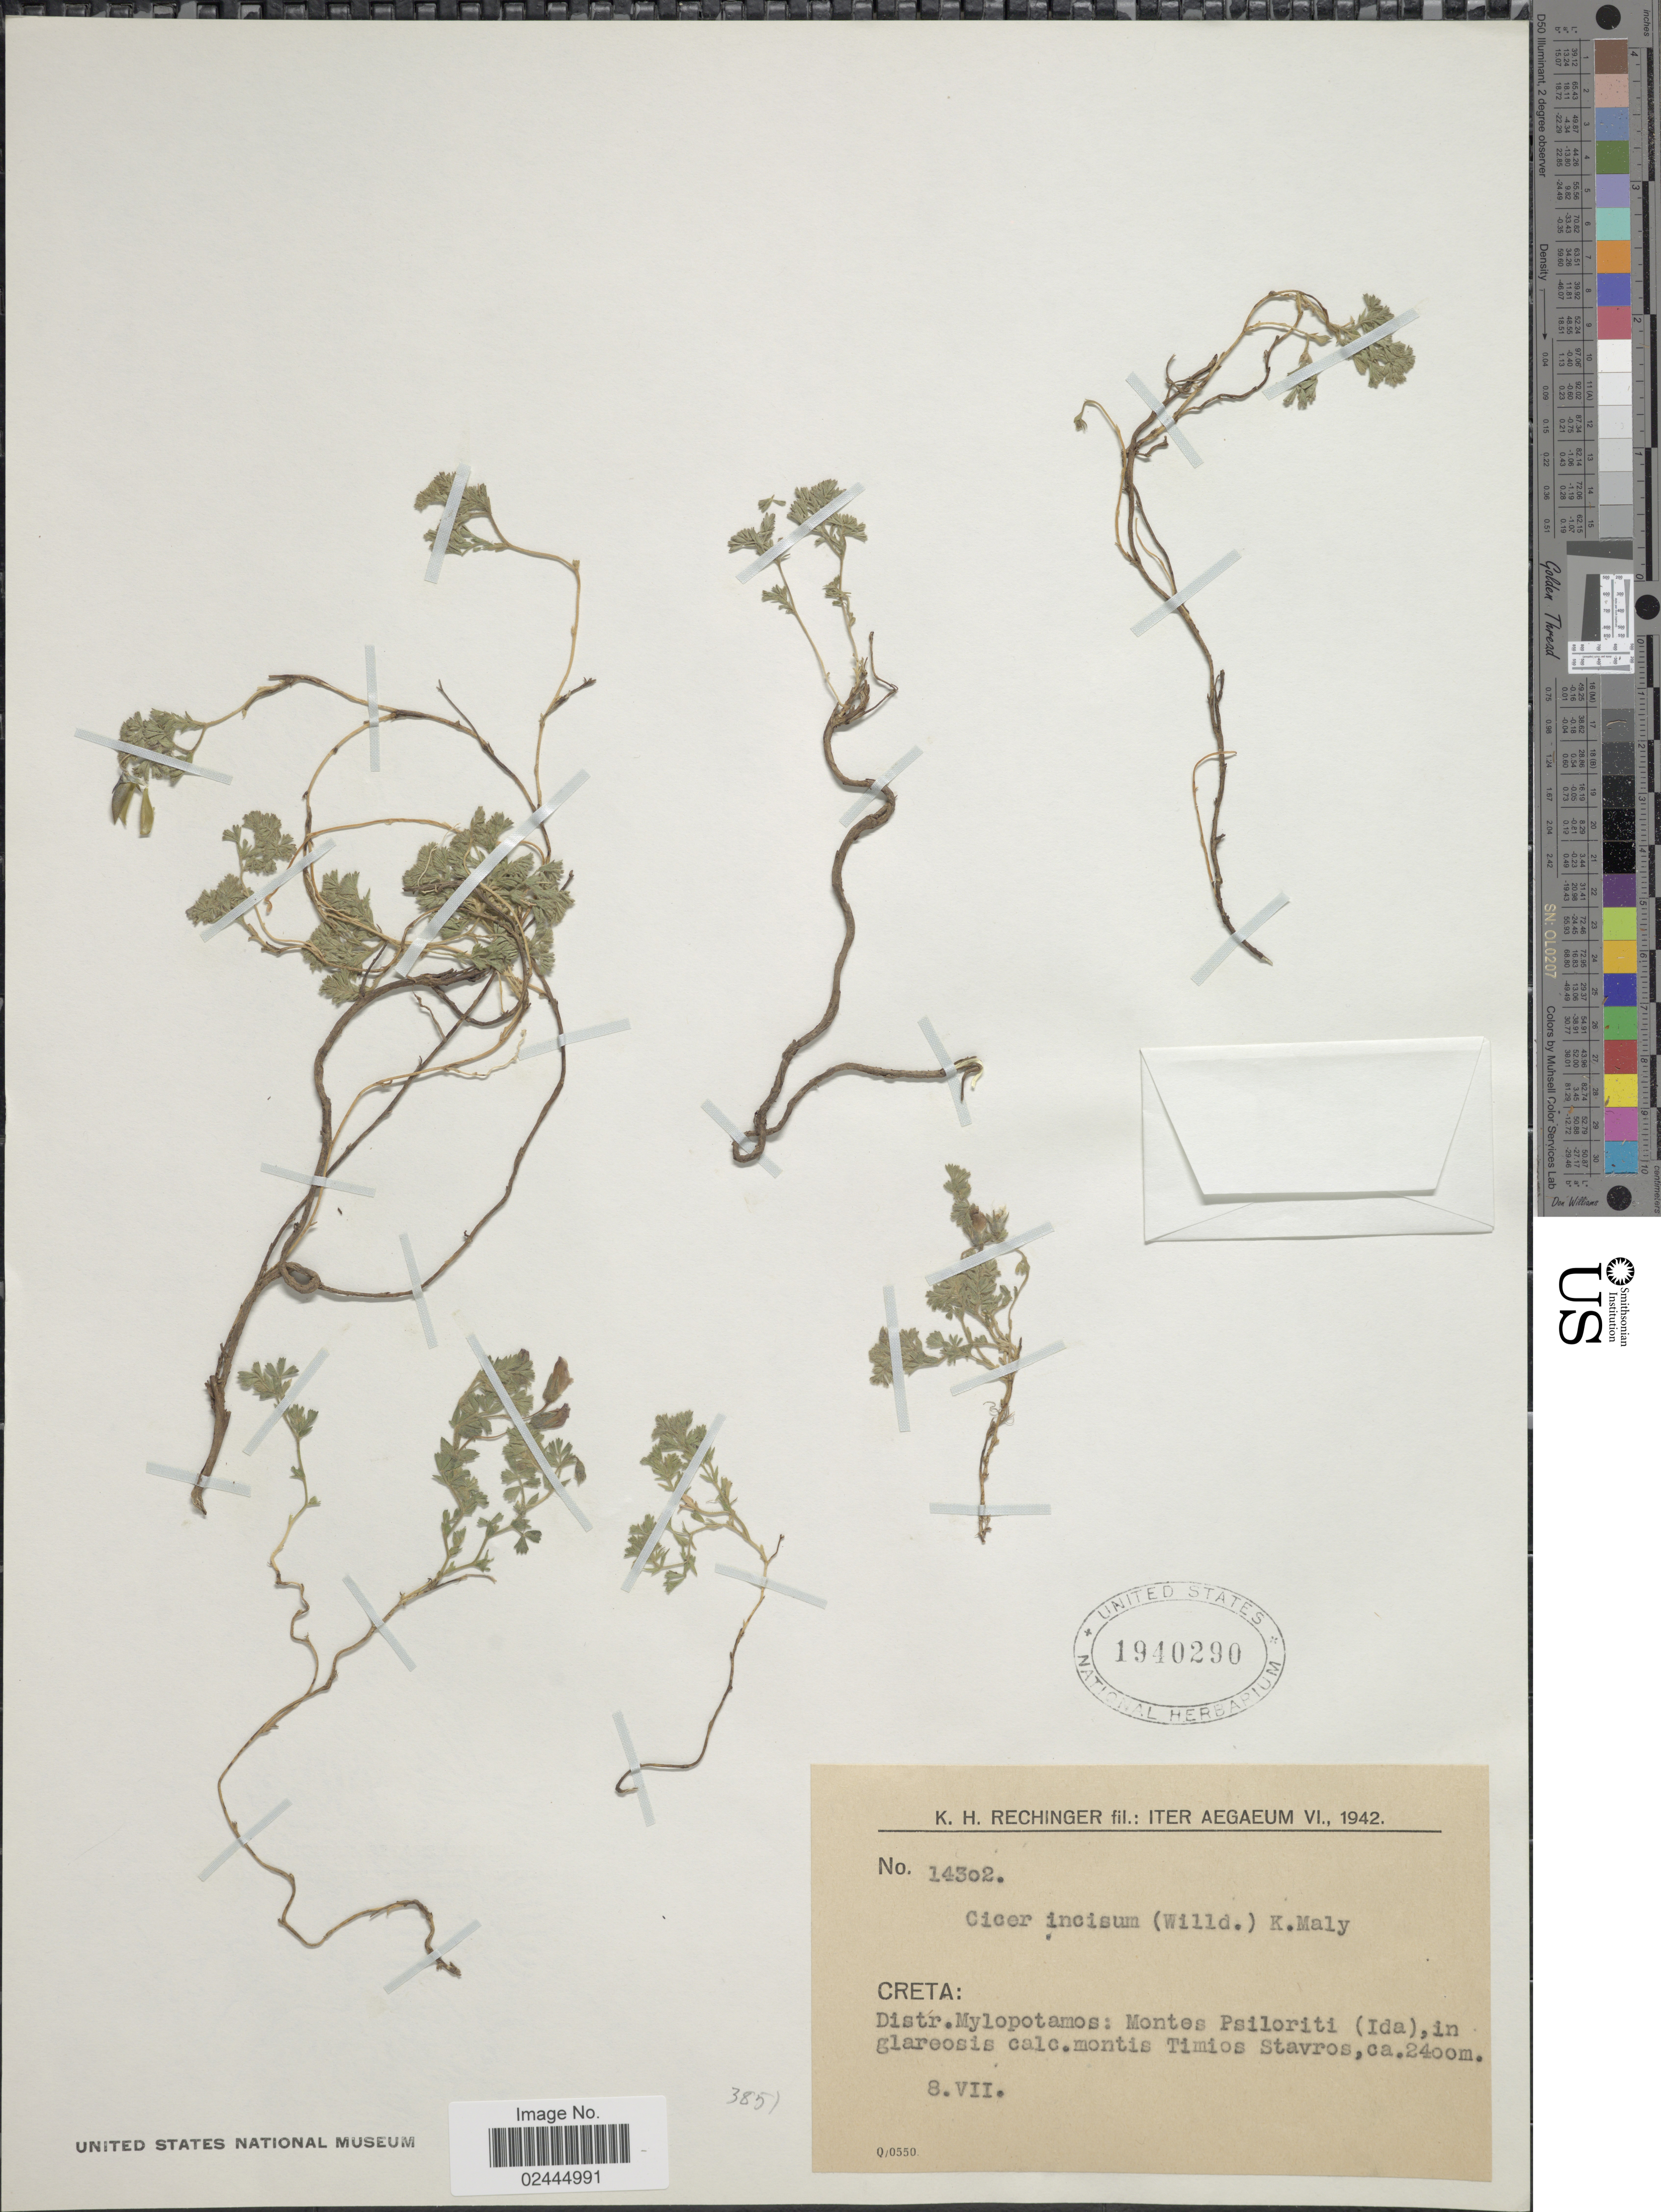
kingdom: Plantae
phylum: Tracheophyta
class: Magnoliopsida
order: Fabales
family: Fabaceae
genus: Cicer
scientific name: Cicer incisum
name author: (Willd.) K. Malý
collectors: K. H. Rechinger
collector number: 14302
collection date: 1942-07-08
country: Greece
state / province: Crete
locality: Creta: Distr. Mylopotamos: Montes Psiloriti Psiloriti (ida), in glareosis calc. montis Timios Stavros.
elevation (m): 2400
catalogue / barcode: US 1940290